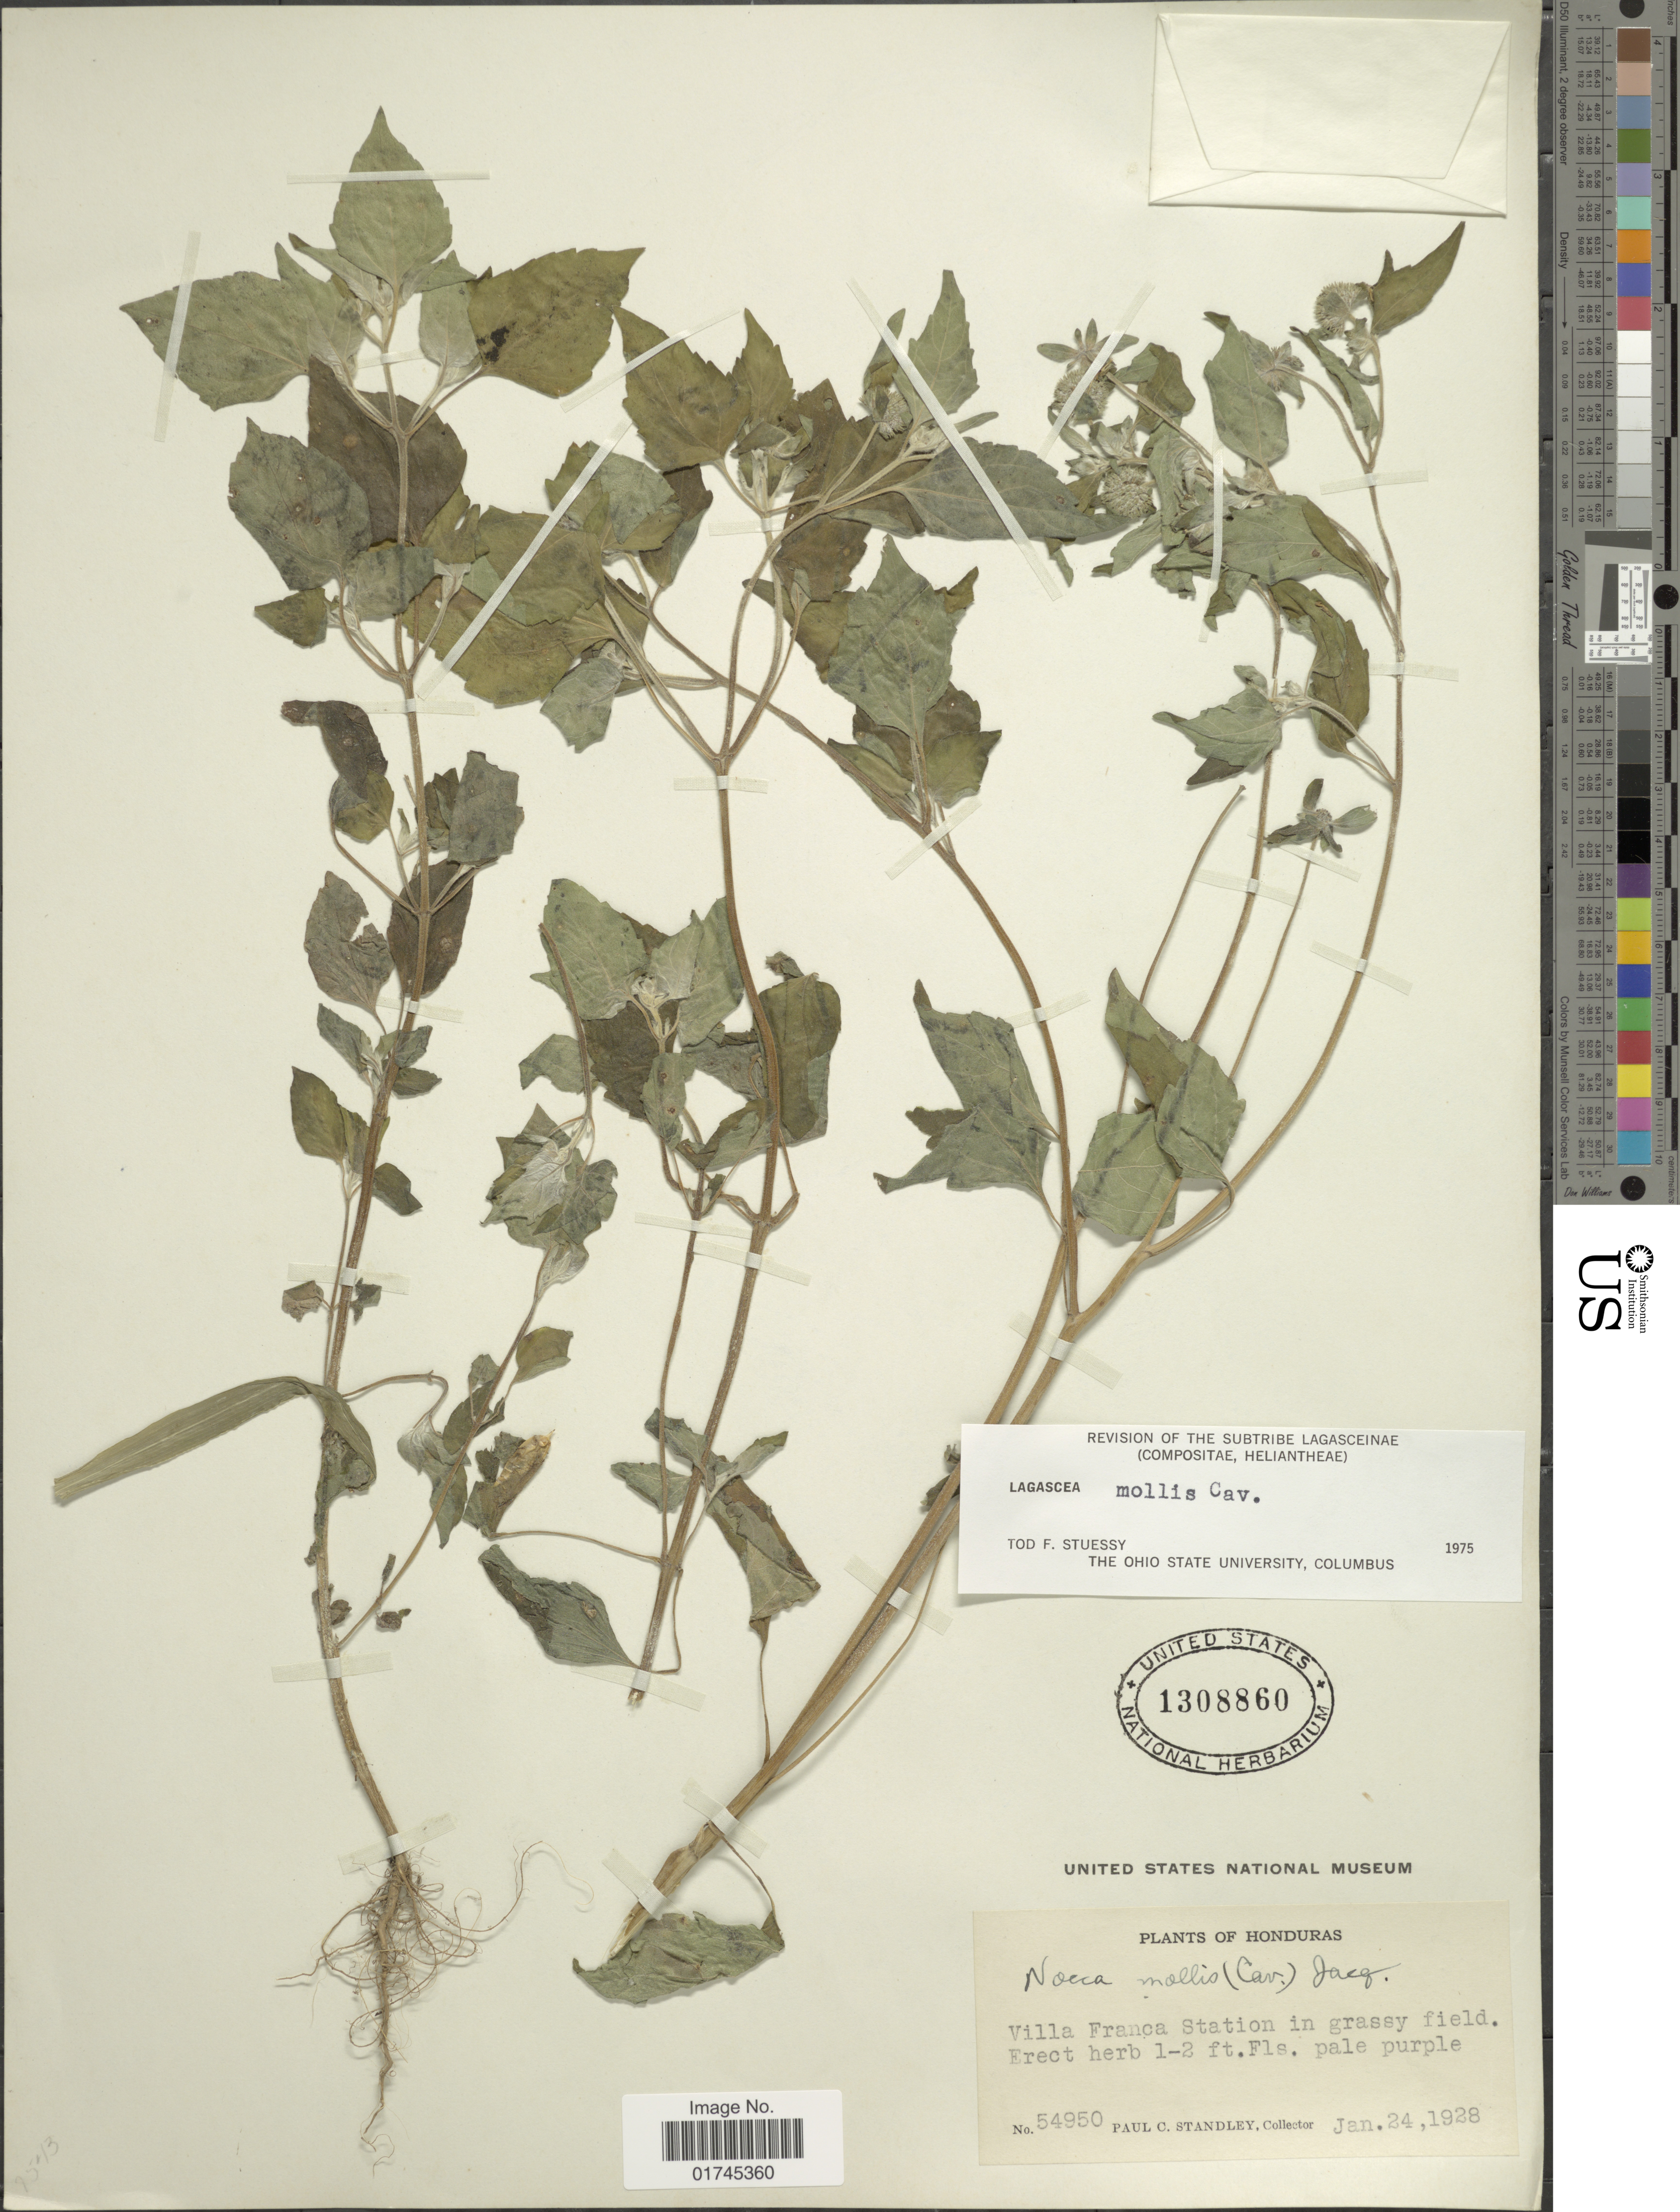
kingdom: Plantae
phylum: Tracheophyta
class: Magnoliopsida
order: Asterales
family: Asteraceae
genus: Lagascea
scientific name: Lagascea mollis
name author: Cav.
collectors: P. C. Standley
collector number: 54950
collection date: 1928-01-24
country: Honduras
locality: Villa Franca Station in grassy field.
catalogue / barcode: US 1308860